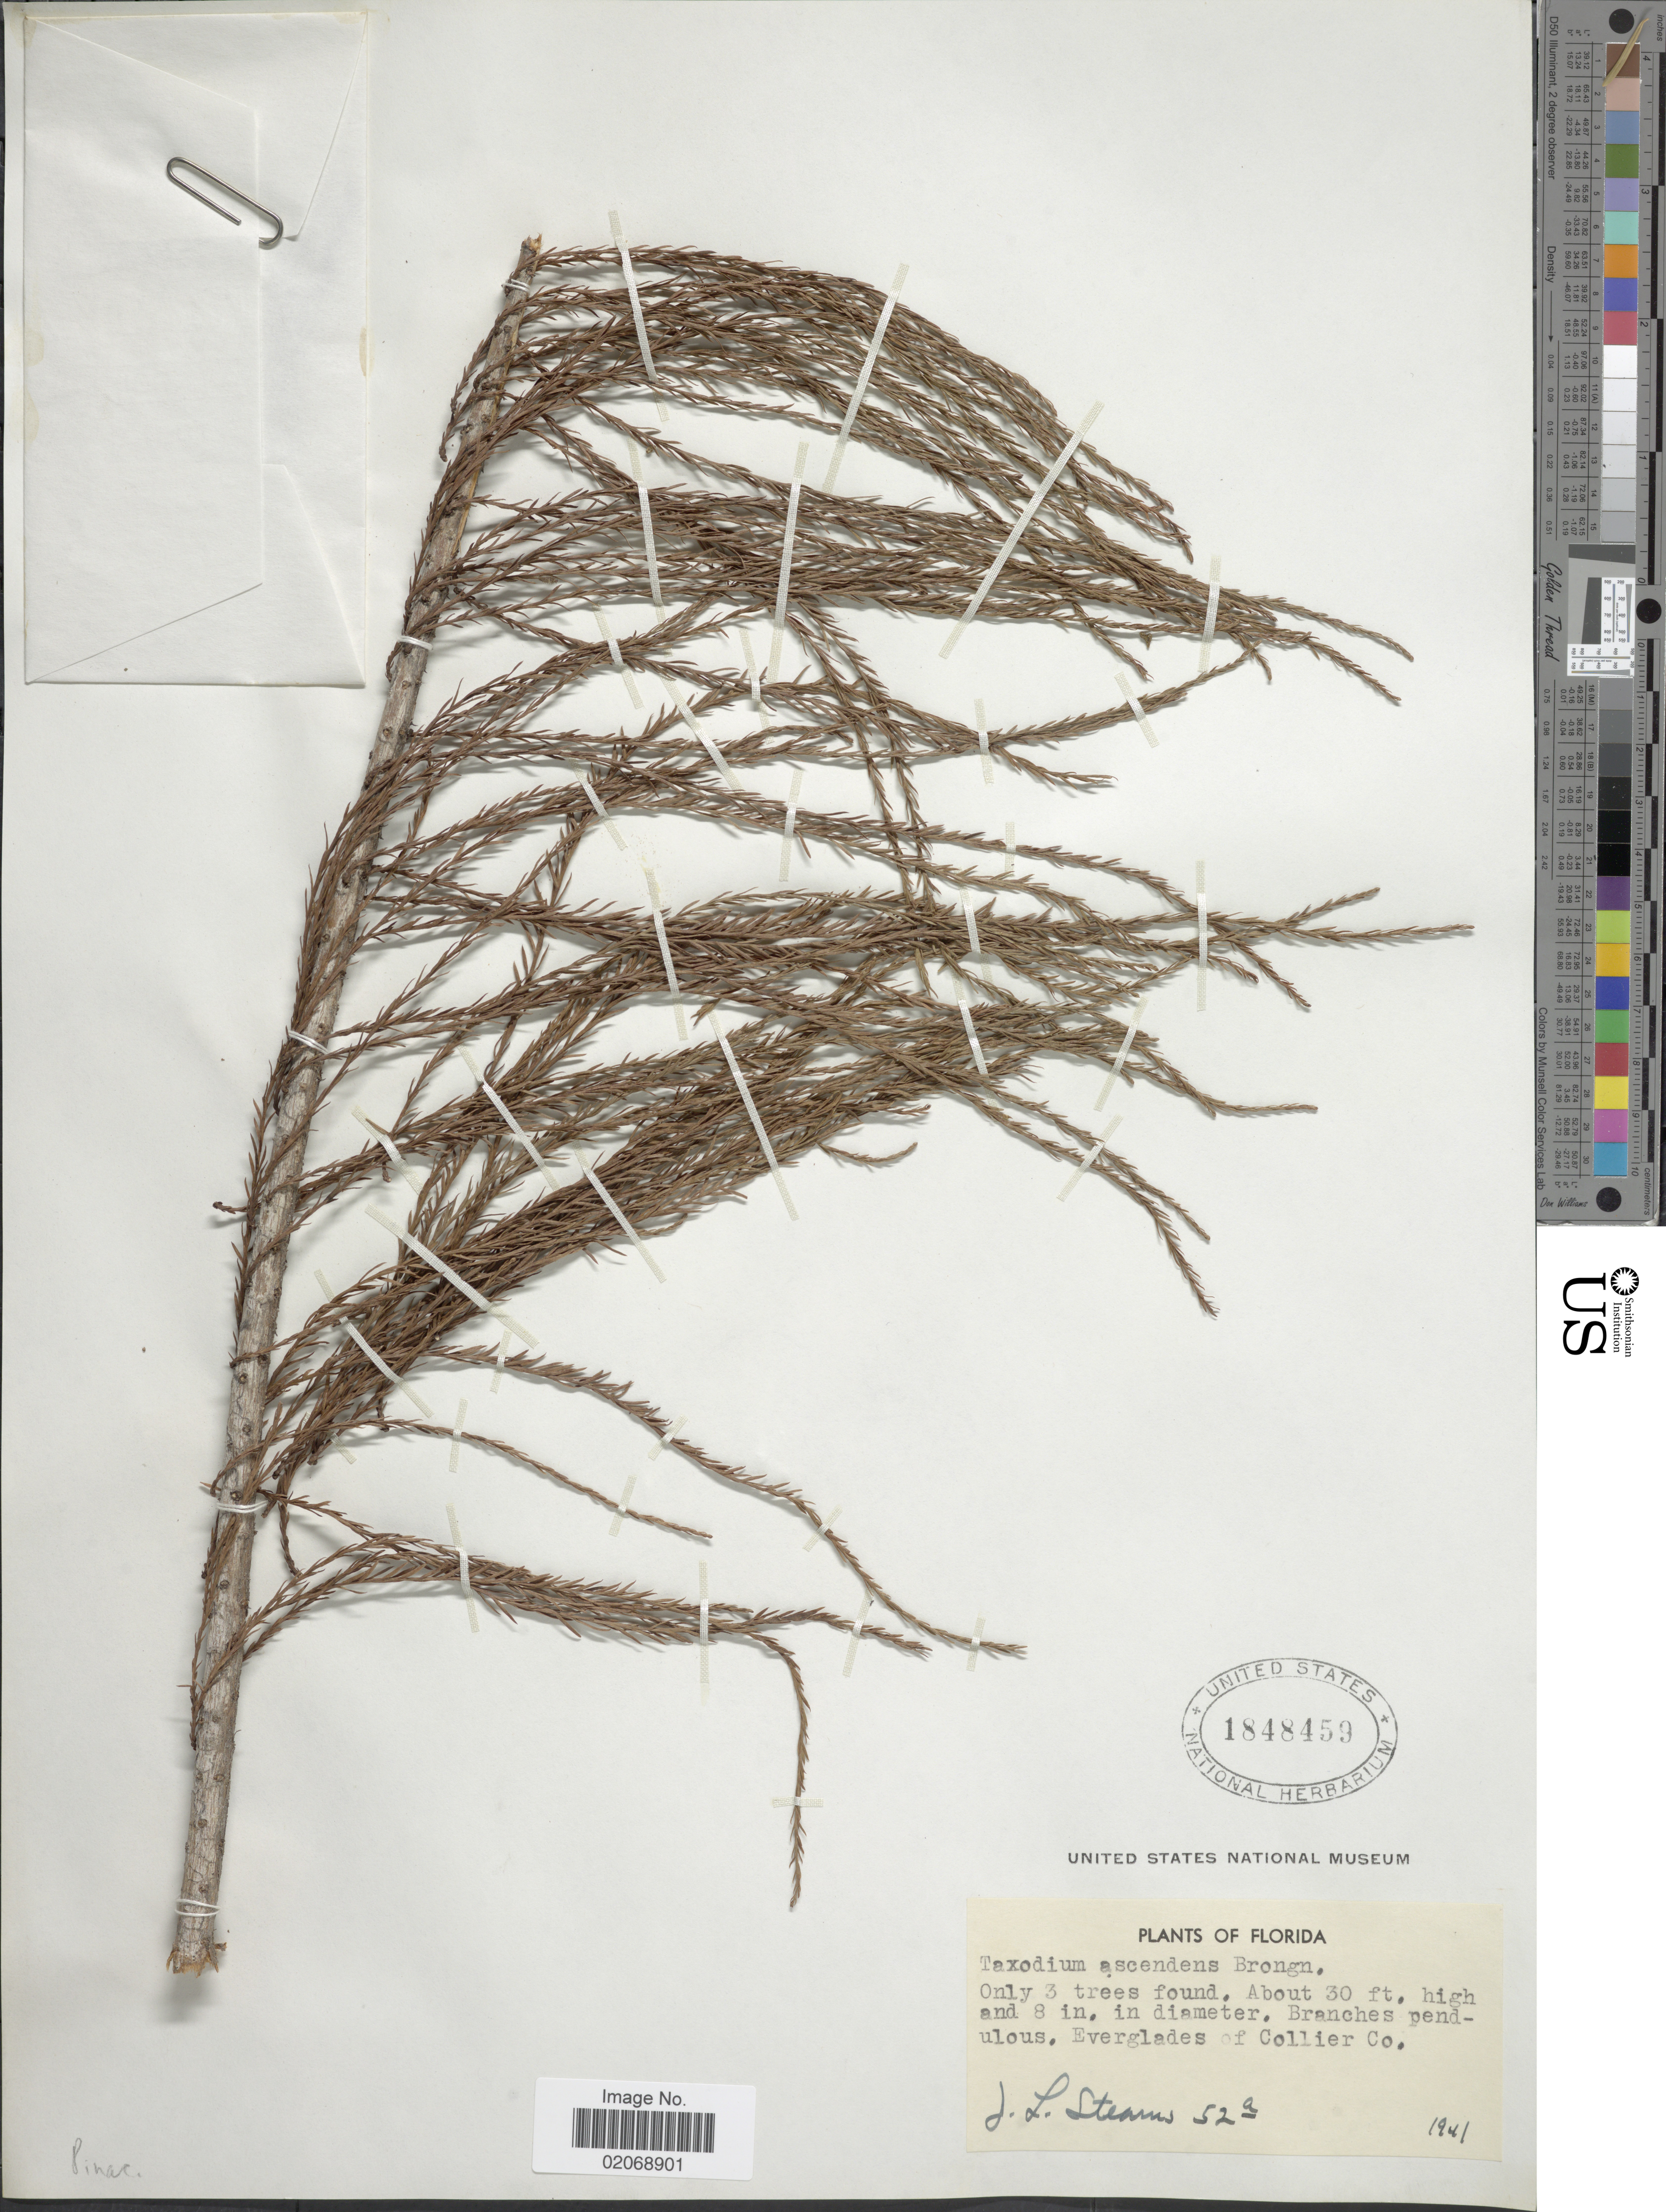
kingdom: Plantae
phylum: Tracheophyta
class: Pinopsida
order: Pinales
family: Cupressaceae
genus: Taxodium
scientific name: Taxodium ascendens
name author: Brongn.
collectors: J. Stearns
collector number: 52a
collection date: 1941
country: United States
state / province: Florida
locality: Branches pendulous, Everglades of Collier Co.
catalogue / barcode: US 1848549